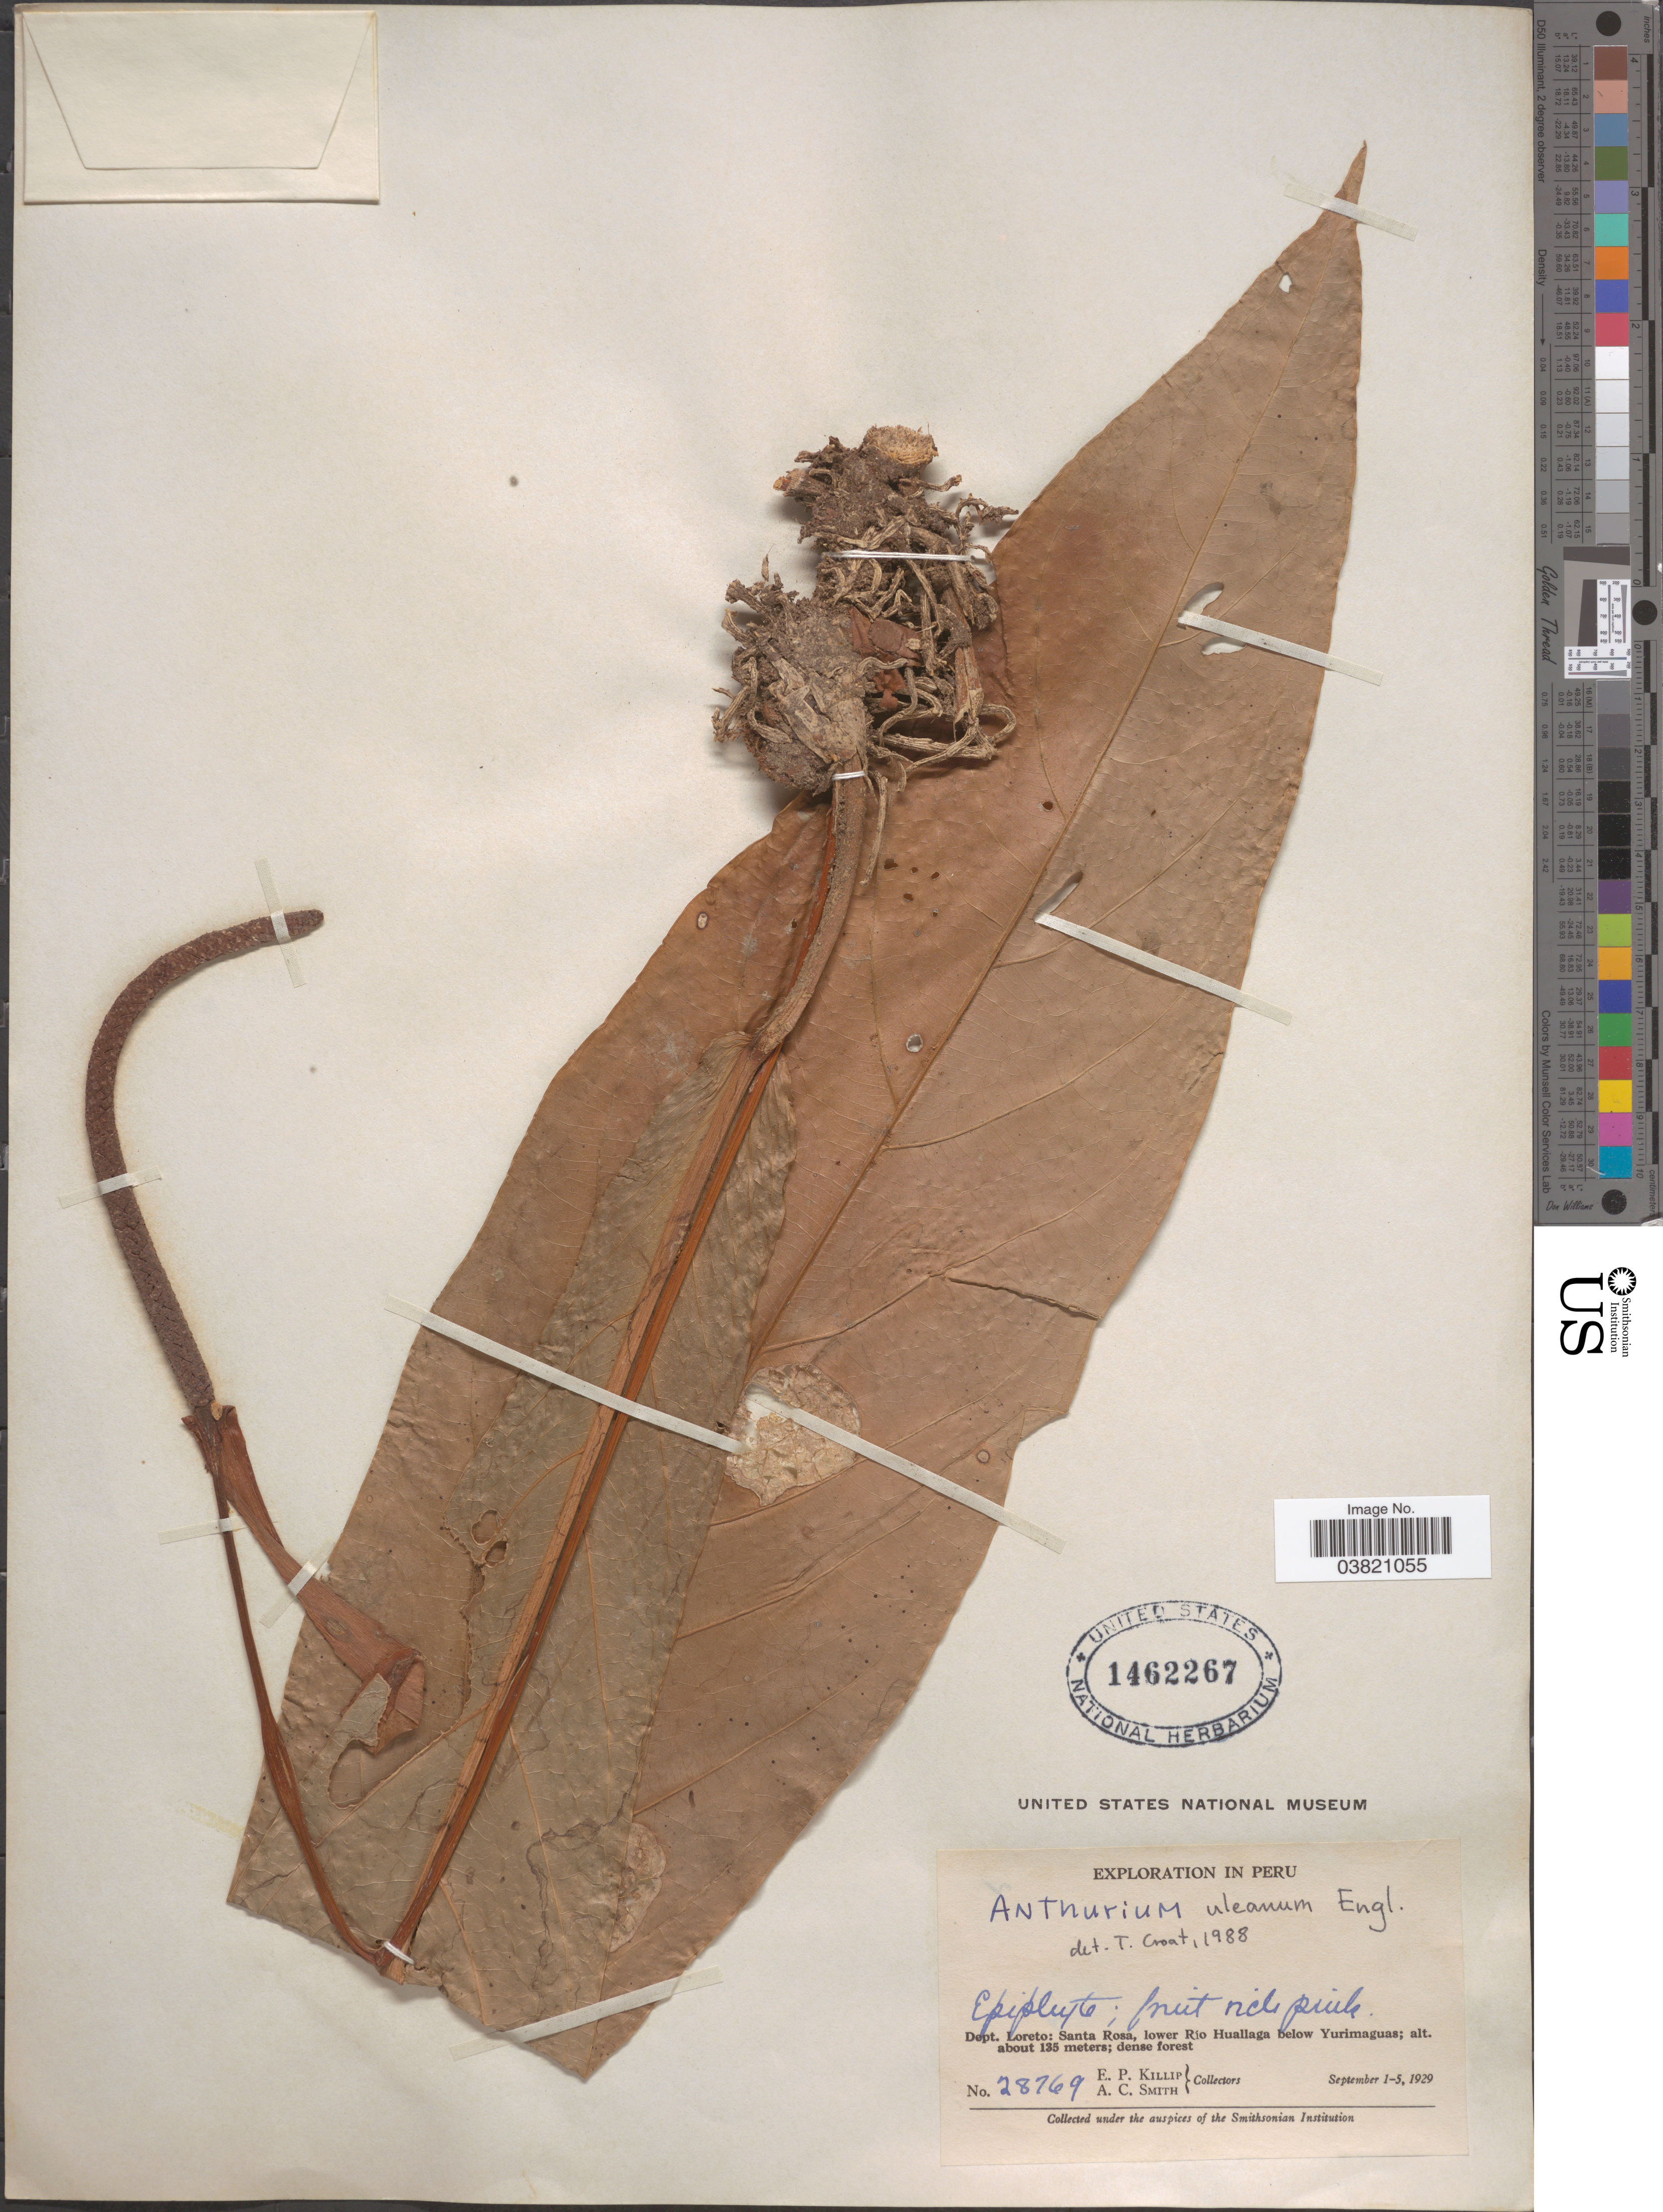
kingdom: Plantae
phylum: Tracheophyta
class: Liliopsida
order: Alismatales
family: Araceae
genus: Anthurium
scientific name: Anthurium uleanum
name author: Engl.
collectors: E. P. Killip & A. C. Smith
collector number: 28769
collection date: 1929-09-01/1929-09-05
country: Peru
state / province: Loreto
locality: Dept. Loreto: Santa Rosa, lower Río Huallaga below Yurimaguas.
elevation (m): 135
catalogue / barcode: US 1462267